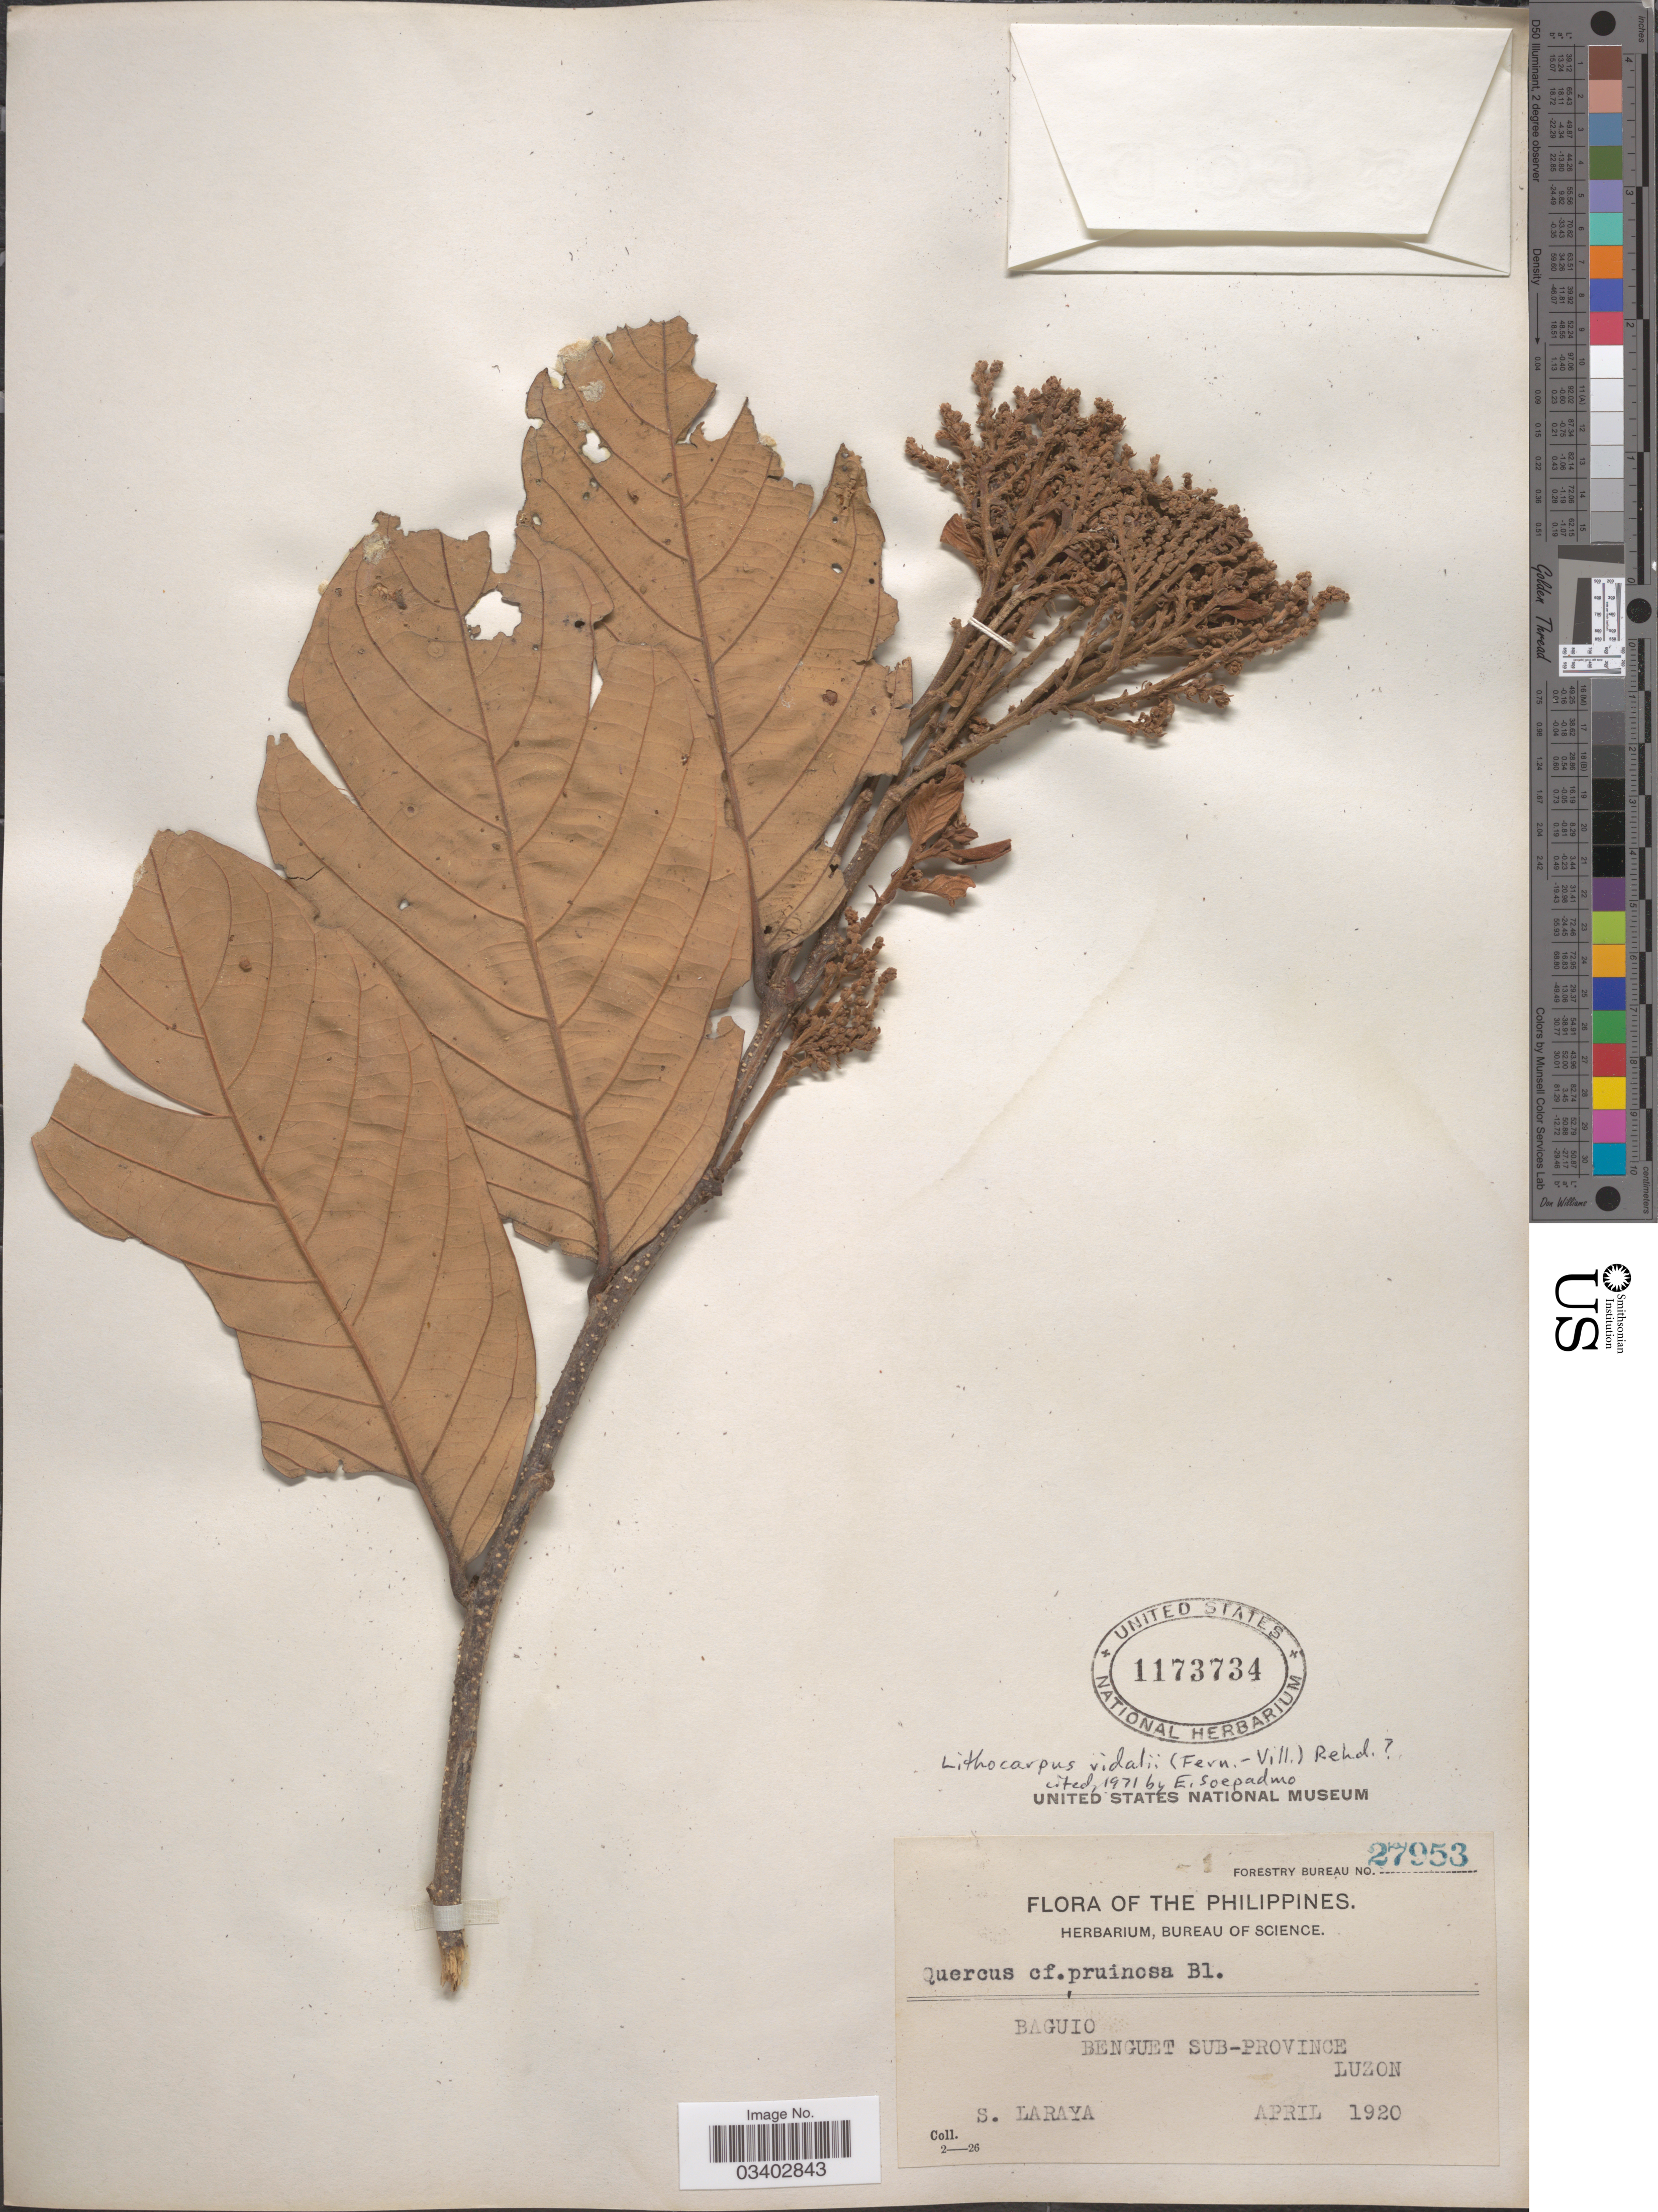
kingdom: Plantae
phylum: Tracheophyta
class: Magnoliopsida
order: Fagales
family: Fagaceae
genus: Lithocarpus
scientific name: Lithocarpus vidalii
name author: (Fern.-Vill.) Rehder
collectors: S. Laraya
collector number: Forestry Bureau 27953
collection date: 1920-04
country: Philippines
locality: Baguio, Benguet Sub-Province, Luzon.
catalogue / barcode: US 1173734